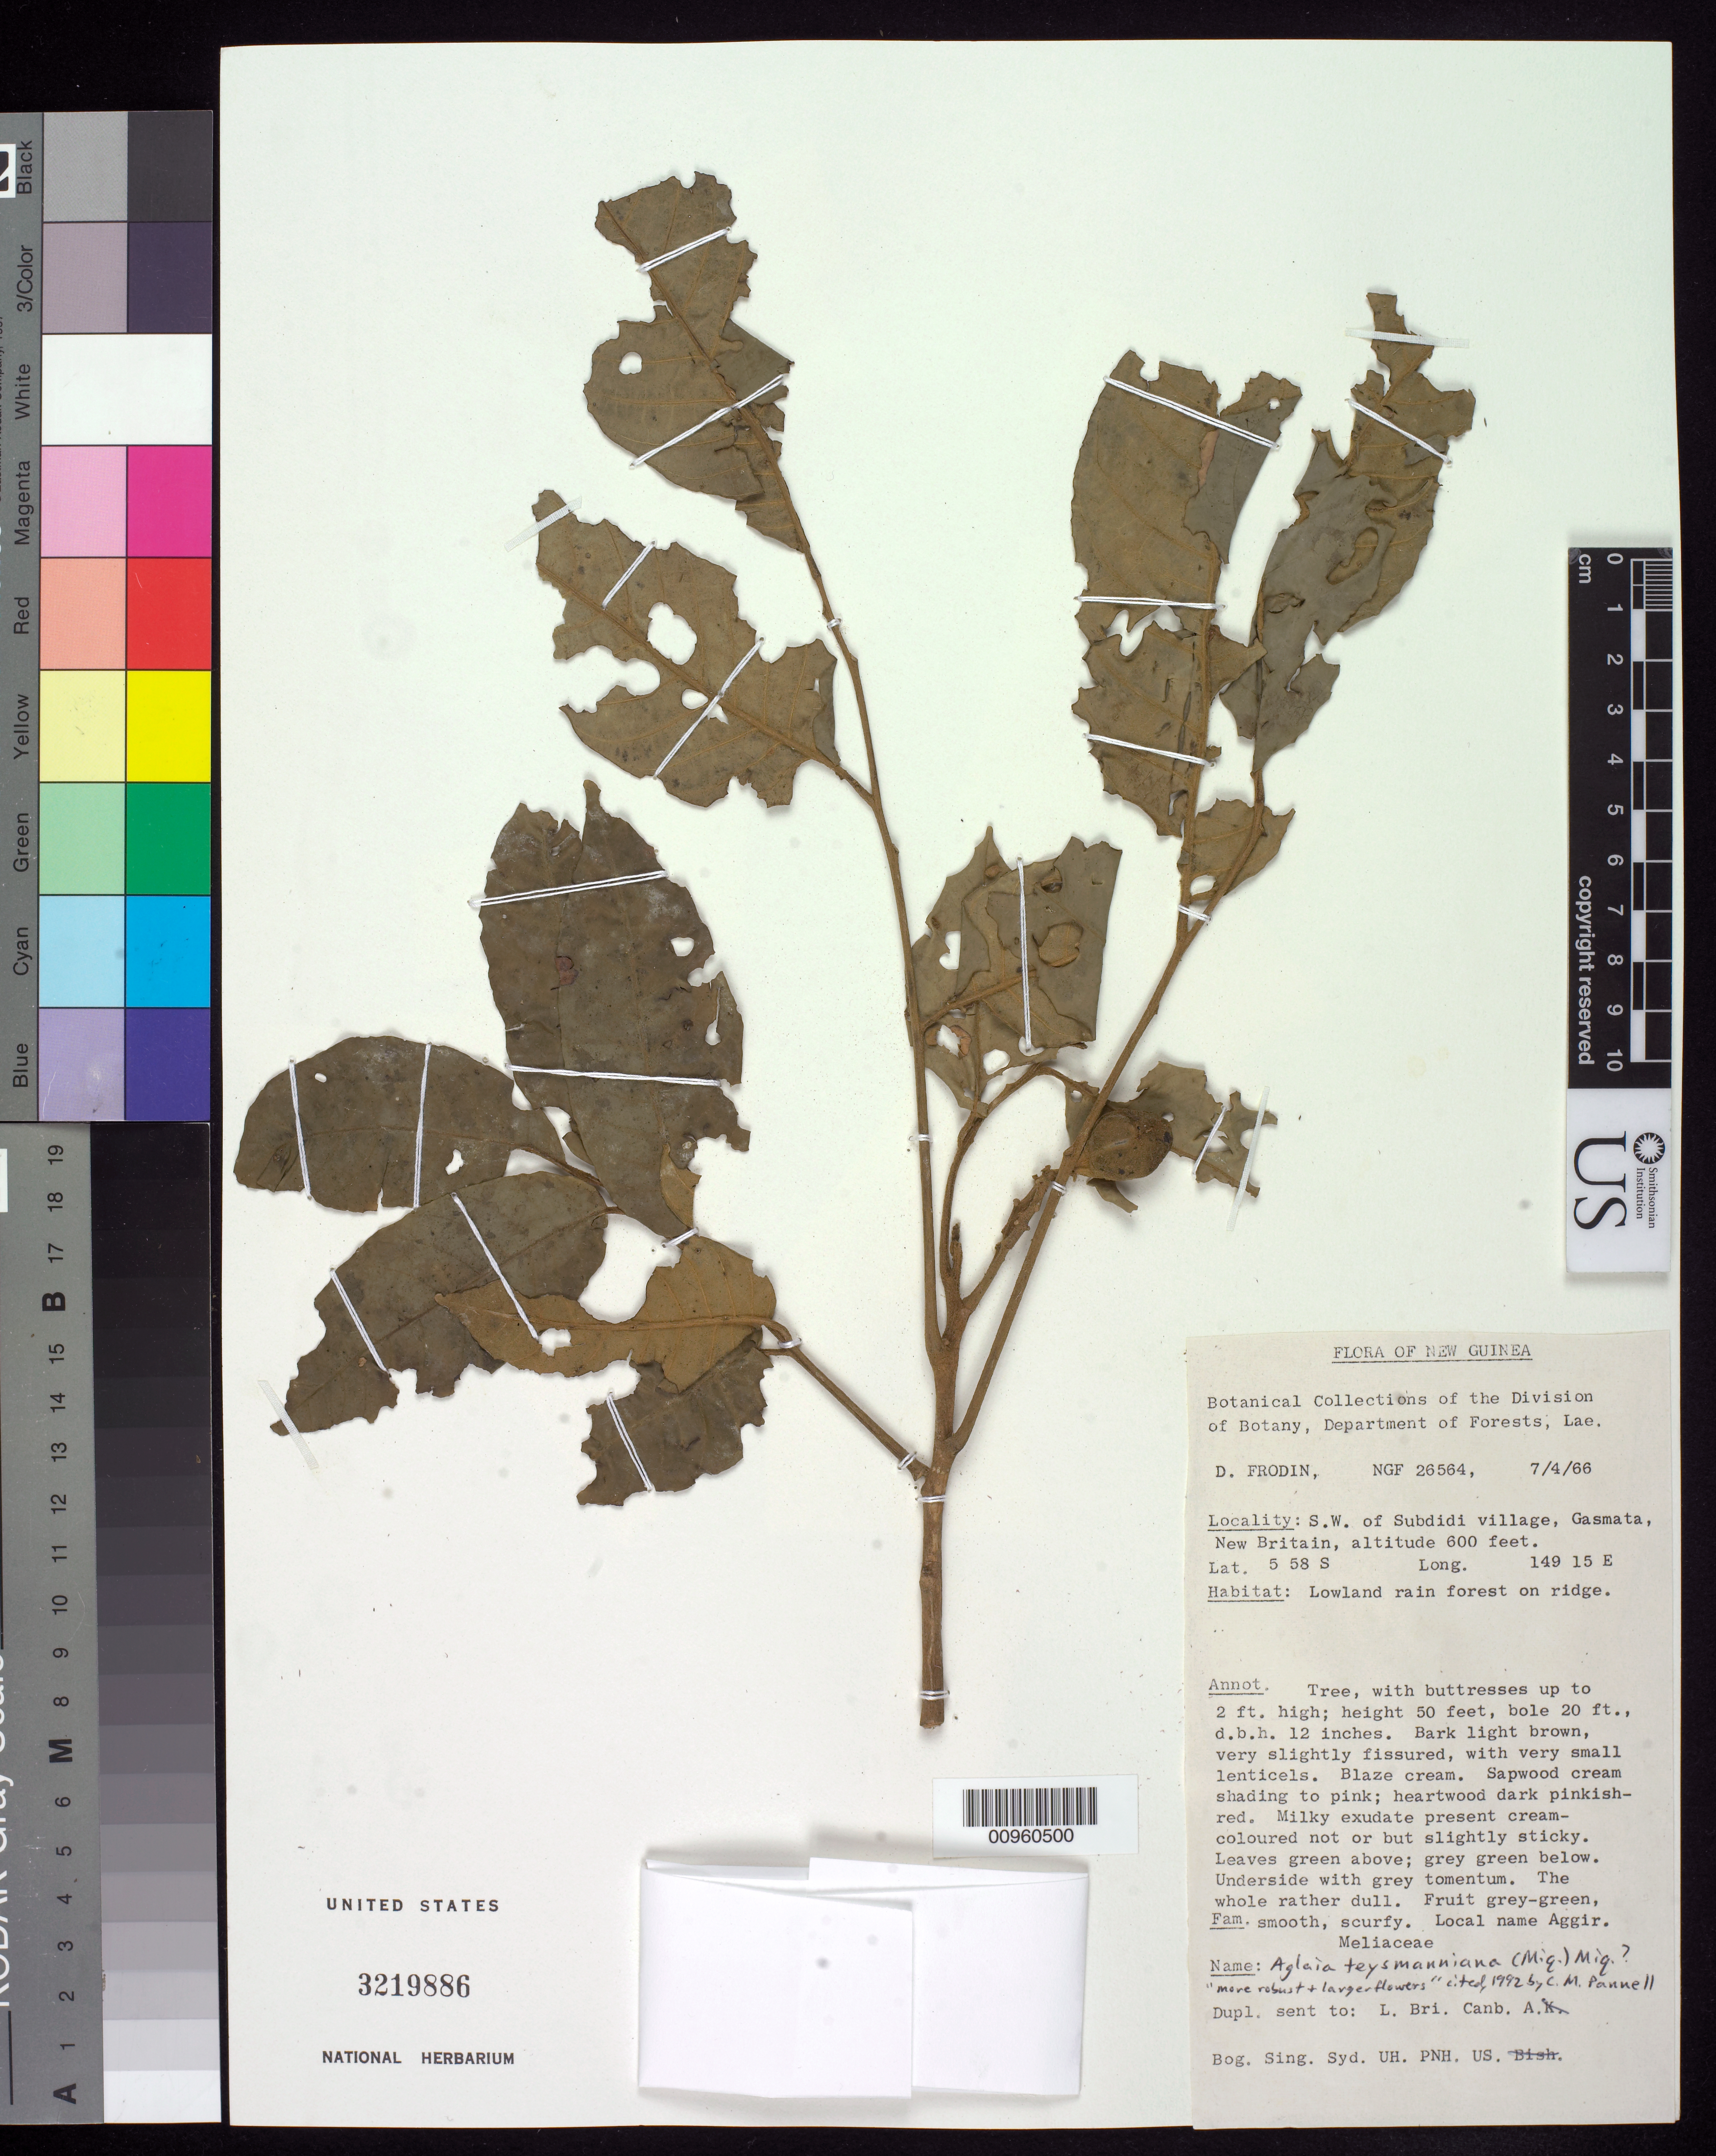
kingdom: Plantae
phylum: Tracheophyta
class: Magnoliopsida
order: Sapindales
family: Meliaceae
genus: Aglaia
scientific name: Aglaia teysmanniana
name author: (Miq.) Miq.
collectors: D. G. Frodin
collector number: NGF 26564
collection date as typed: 07 Apr 1966 or 04 Jul 1966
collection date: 1966-04-07 or 1966-07-04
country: Papua New Guinea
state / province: West New Britain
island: New Britain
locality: Gasmata, SW of Subdidi village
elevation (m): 183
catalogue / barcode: US 3219886